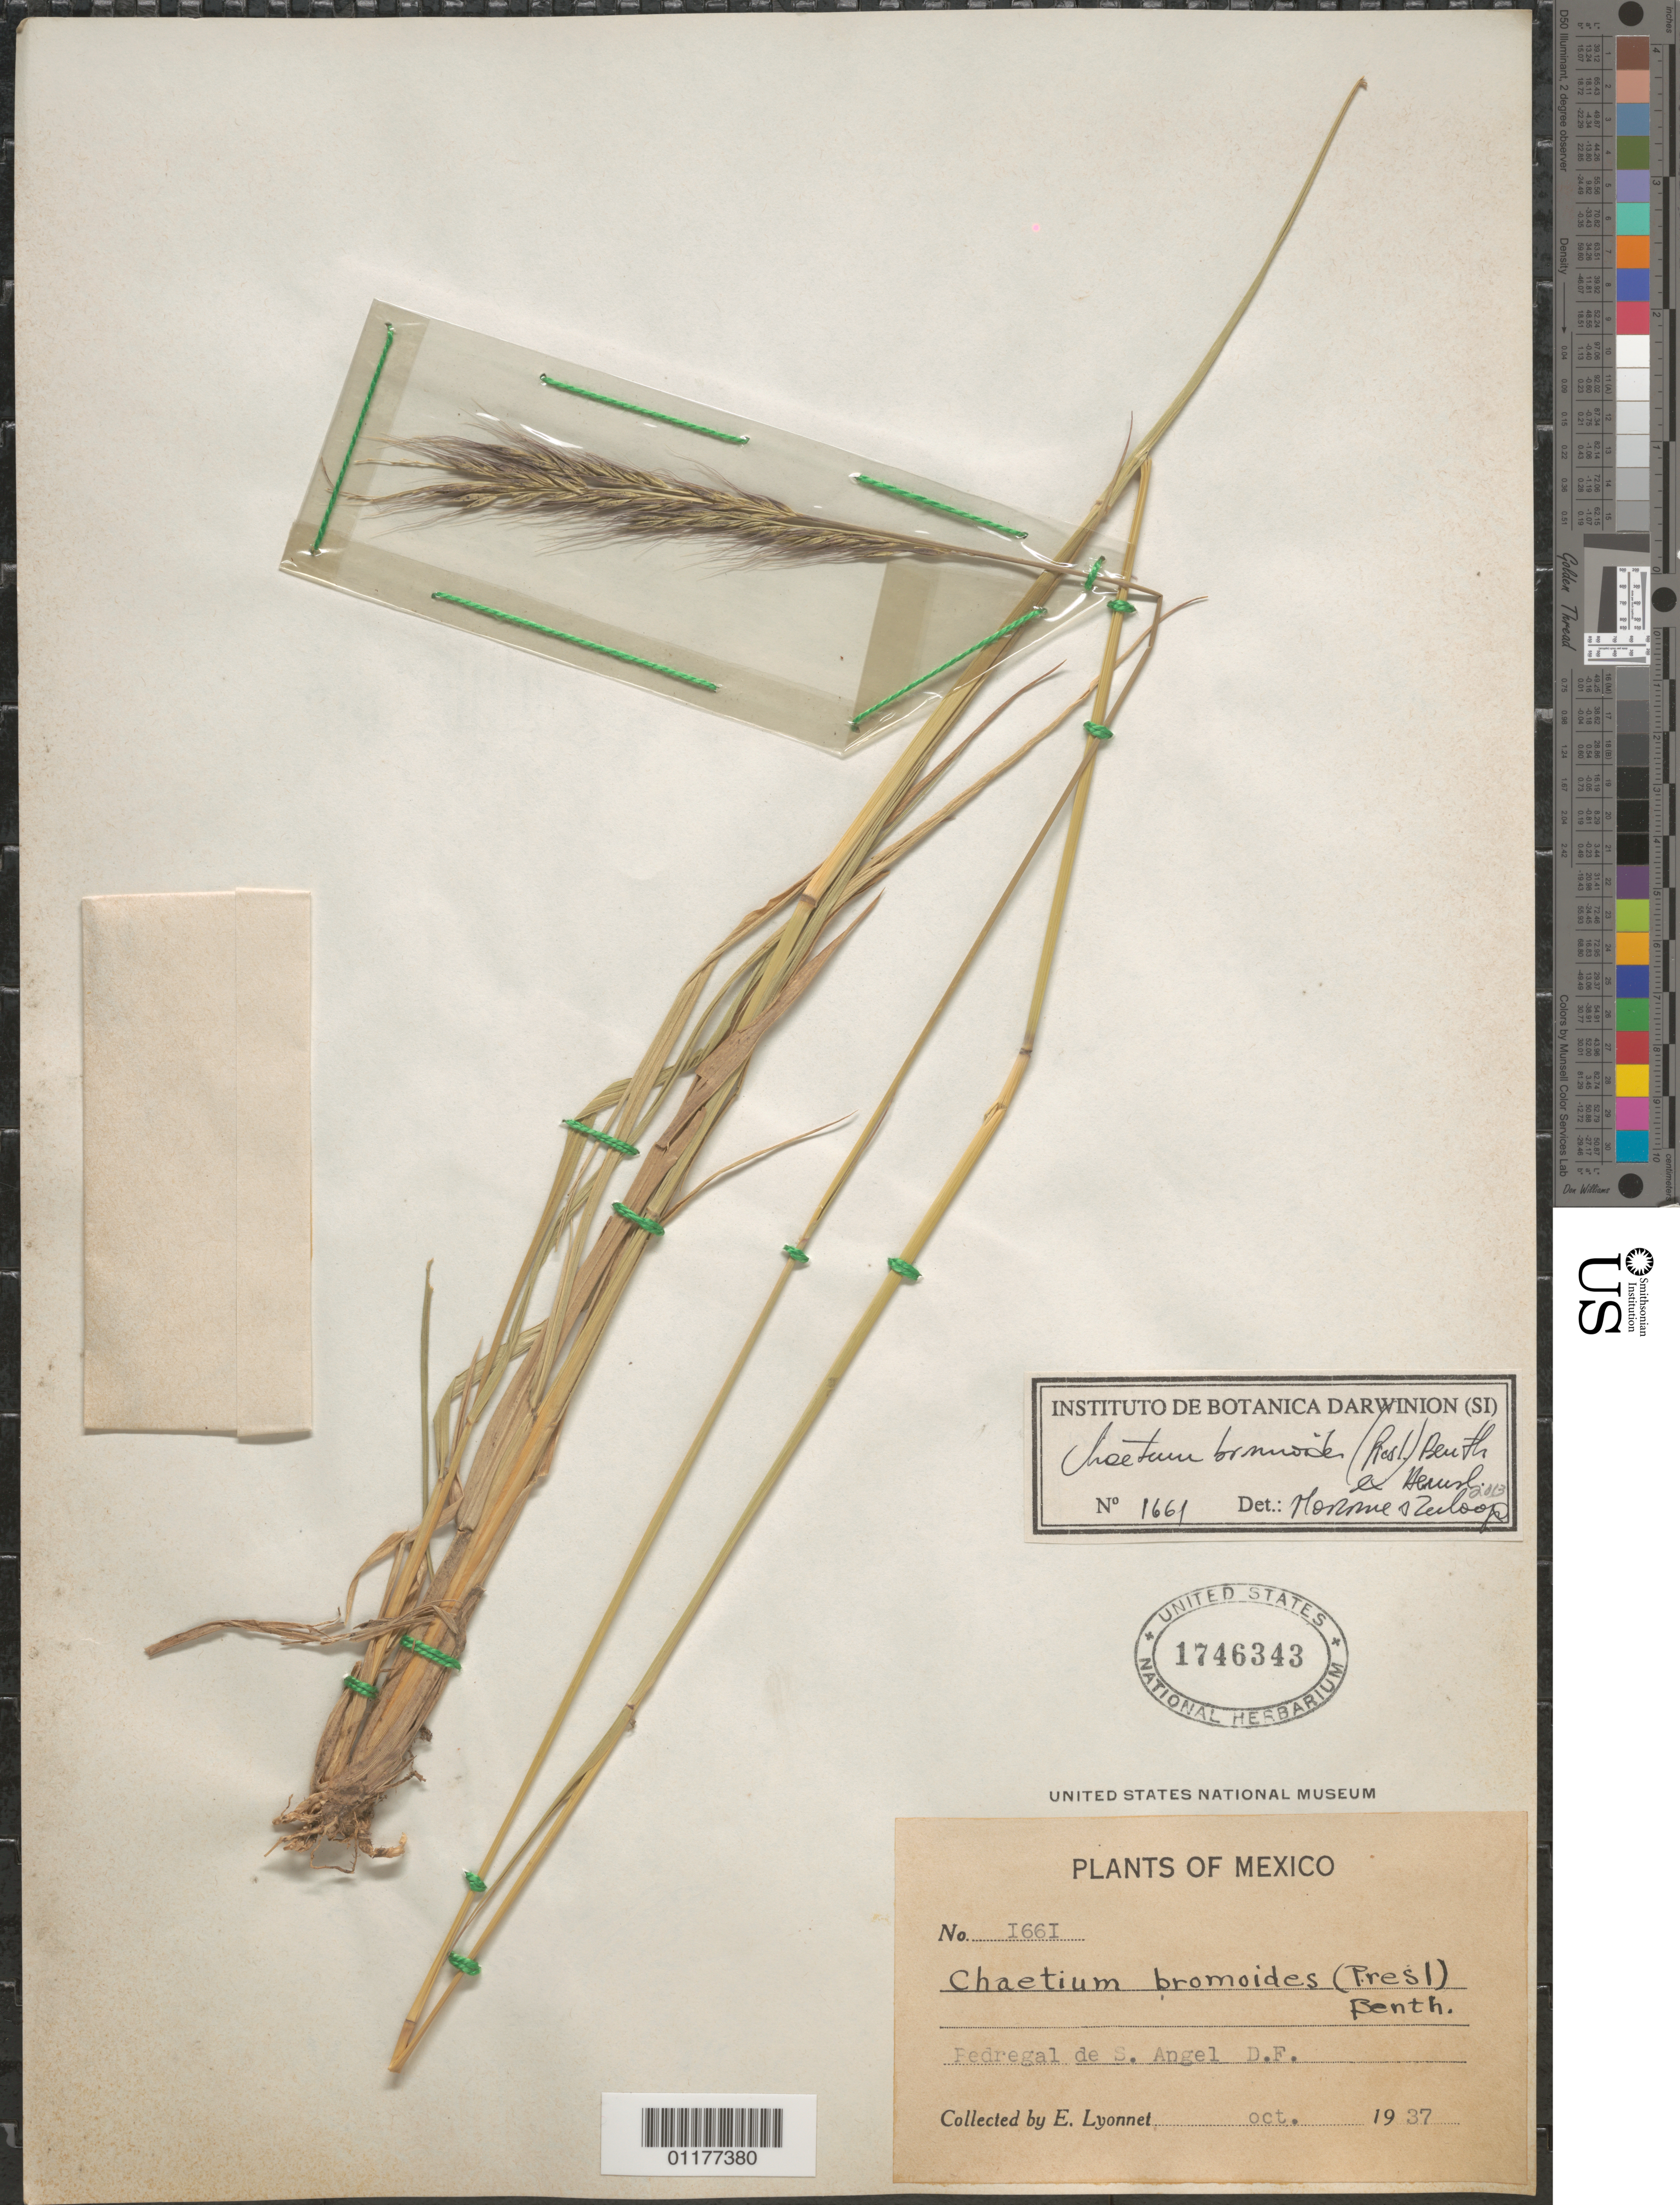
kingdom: Plantae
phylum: Tracheophyta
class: Liliopsida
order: Poales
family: Poaceae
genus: Chaetium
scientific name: Chaetium bromoides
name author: (J. Presl) Benth. ex Hemsl.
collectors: Bro. E. Lyonnet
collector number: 1661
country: Mexico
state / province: Distrito Federal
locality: Pedregal de San Angel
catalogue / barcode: US 1746343